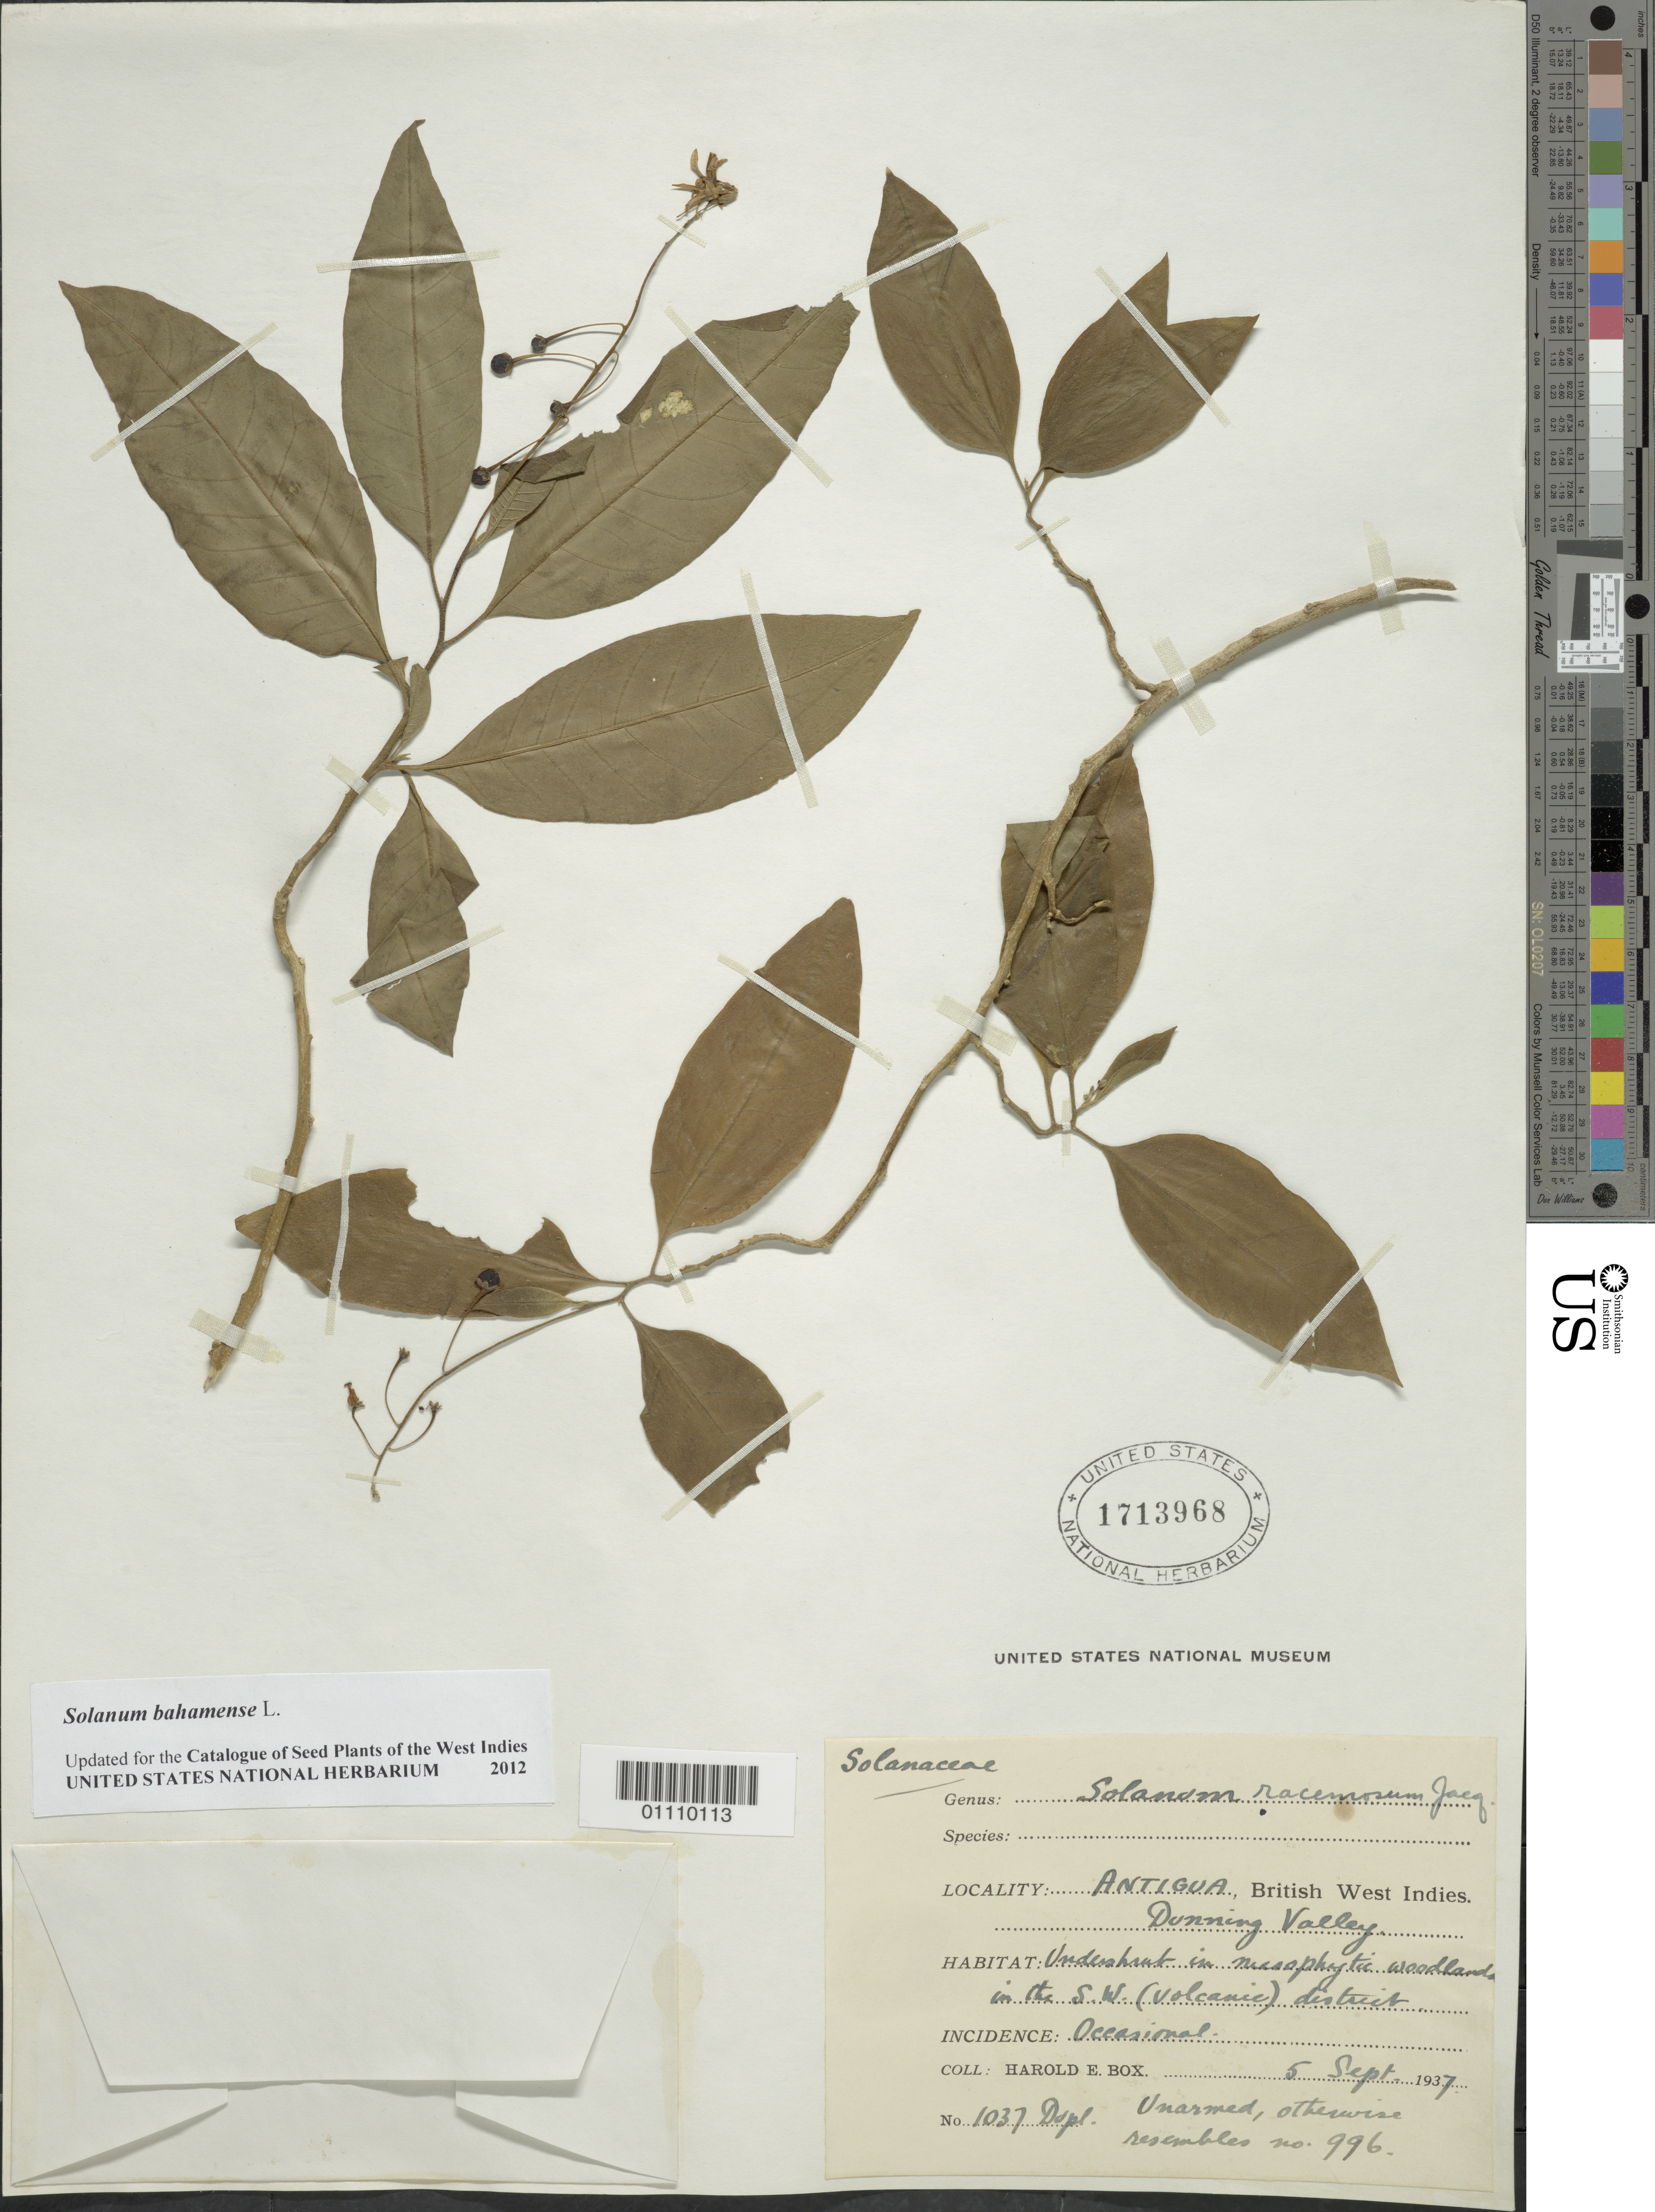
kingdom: Plantae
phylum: Tracheophyta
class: Magnoliopsida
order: Solanales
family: Solanaceae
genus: Solanum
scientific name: Solanum bahamense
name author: L.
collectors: H. E. Box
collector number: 1037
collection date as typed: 05 Sep 1937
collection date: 1937-09-05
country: Antigua and Barbuda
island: Antigua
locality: Dunning Valley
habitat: Undershrub in mesophytic woodlands in the SW (volcanic) district. Occasional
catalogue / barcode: US 1713968